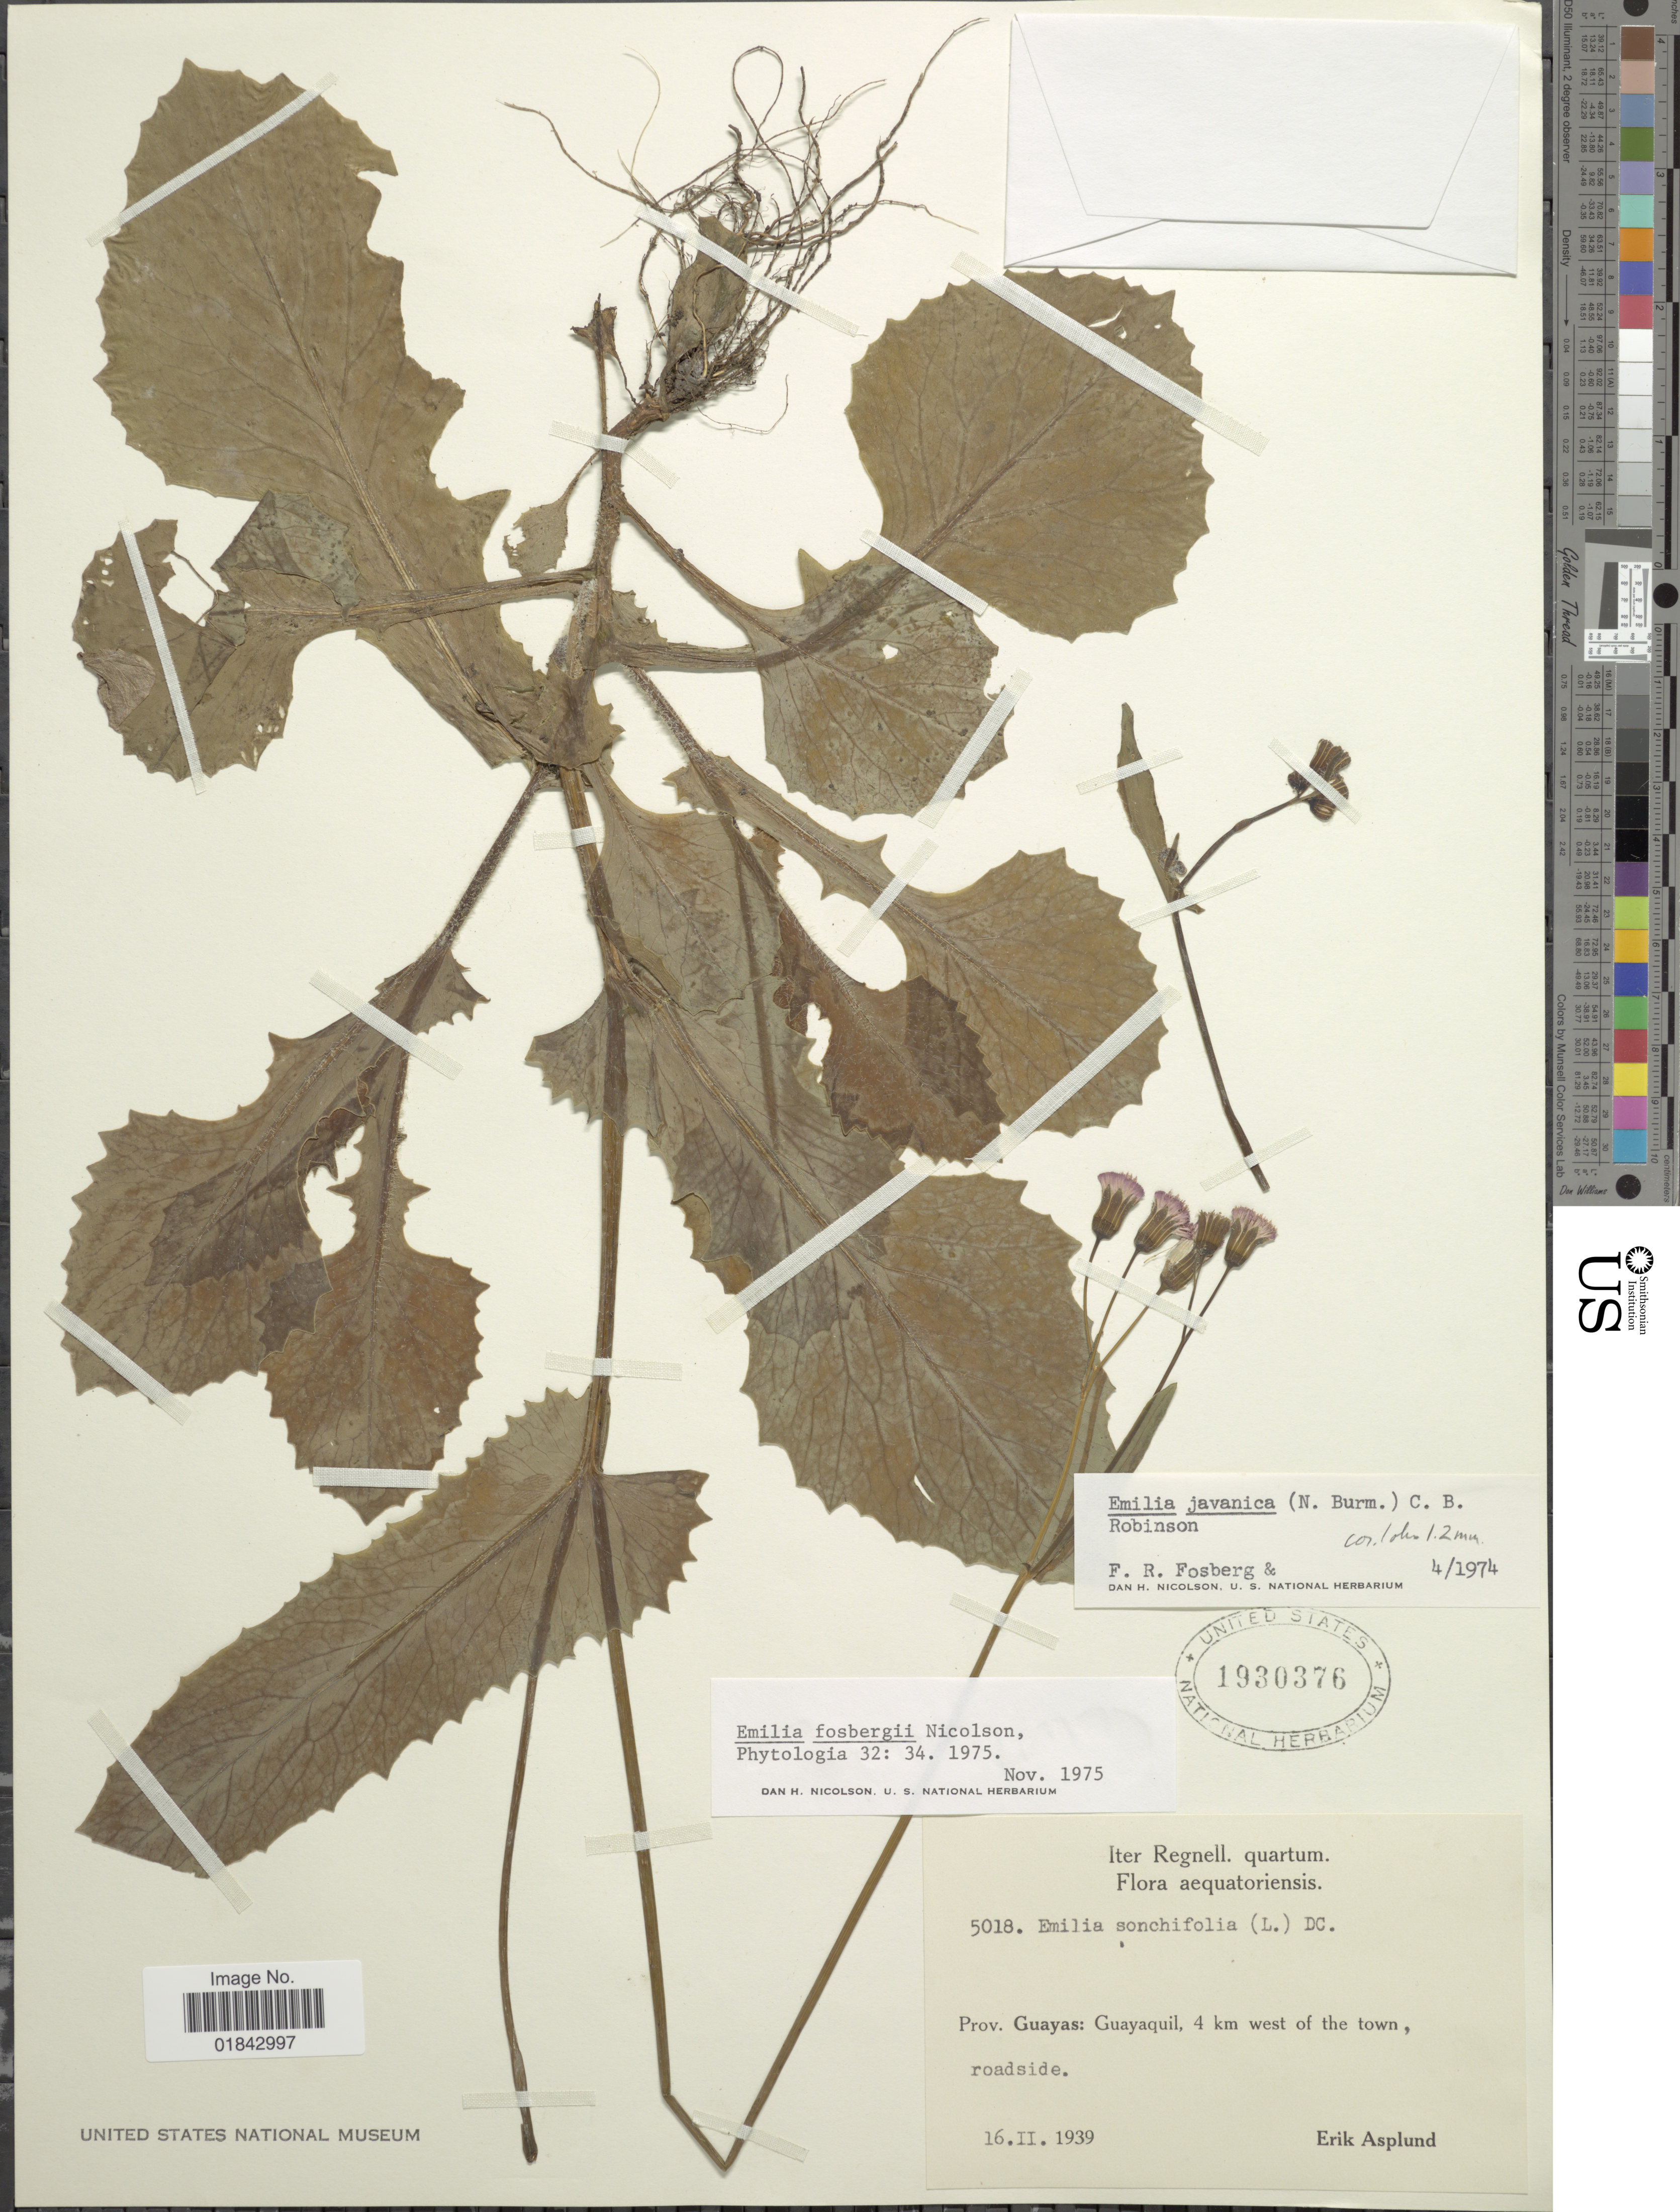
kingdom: Plantae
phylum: Tracheophyta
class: Magnoliopsida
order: Asterales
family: Asteraceae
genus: Emilia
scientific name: Emilia fosbergii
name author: Nicolson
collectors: E. Asplund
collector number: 5018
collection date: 1939-02-16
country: Ecuador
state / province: Guayas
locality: Guayaquil, 4 km west of the town, roadside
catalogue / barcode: US 1930376